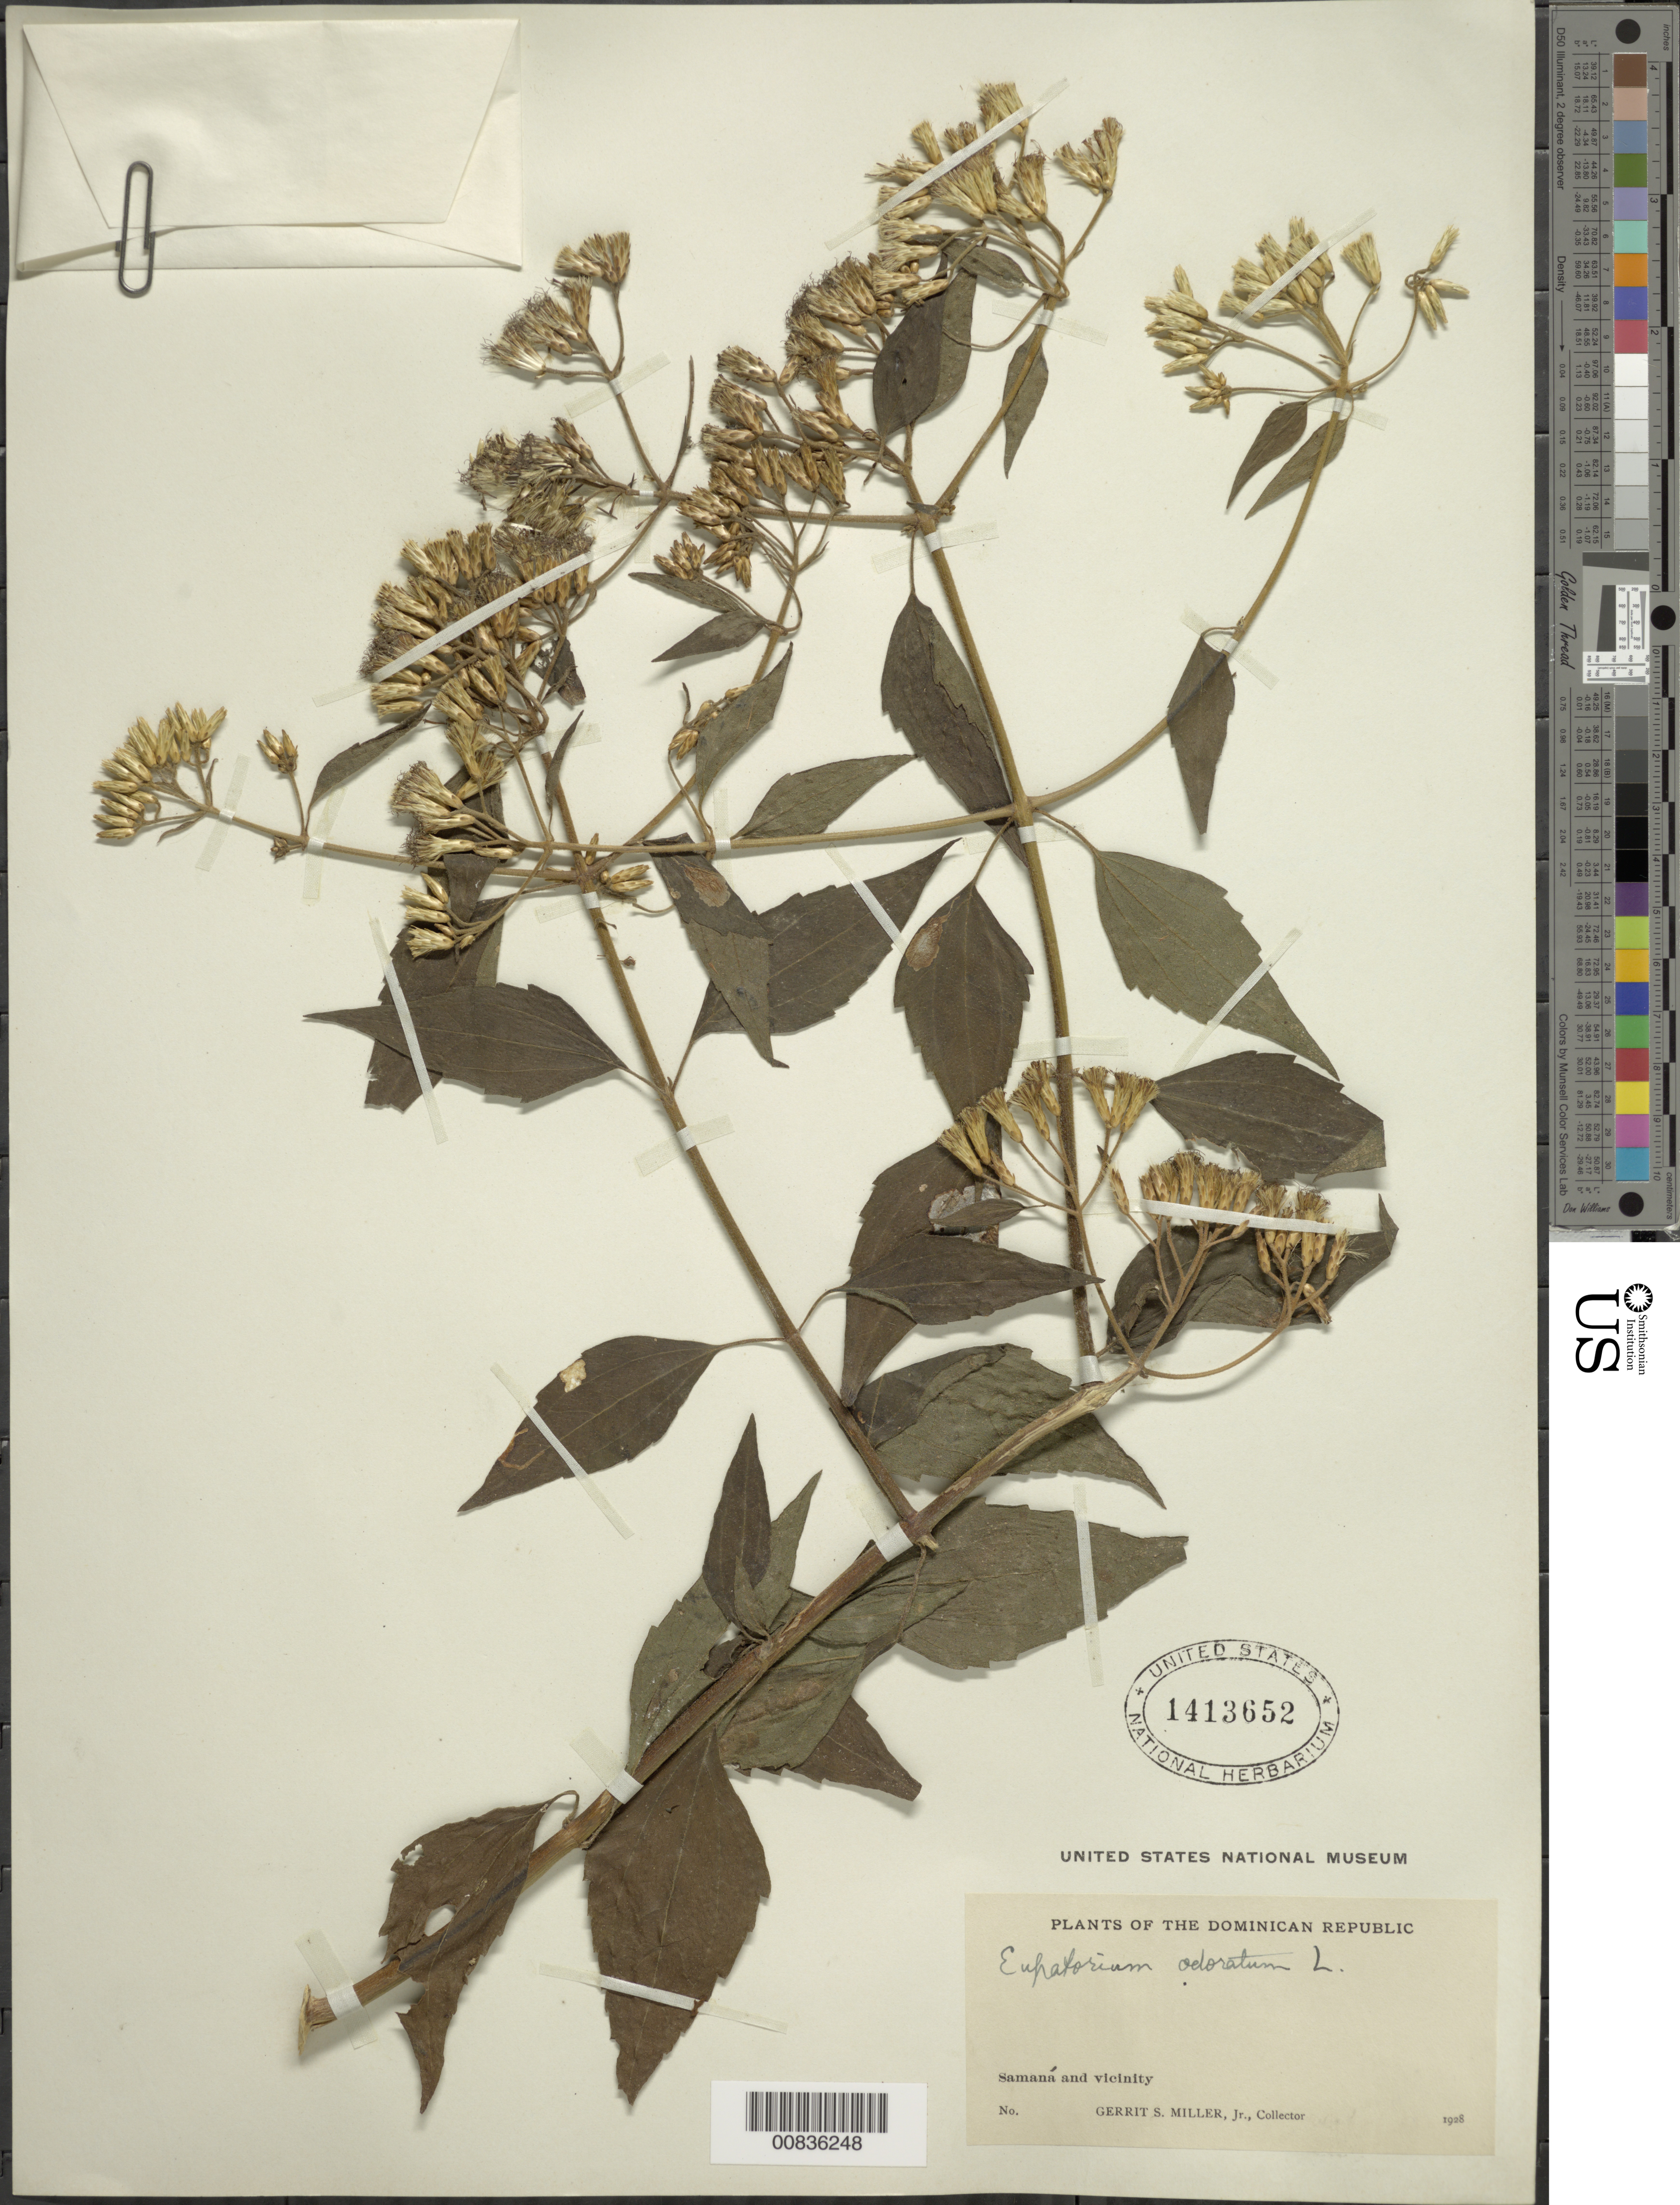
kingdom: Plantae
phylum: Tracheophyta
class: Magnoliopsida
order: Asterales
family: Asteraceae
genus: Chromolaena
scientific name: Chromolaena odorata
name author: (L.) R.M. King & H. Rob.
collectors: G. S. Miller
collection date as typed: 1928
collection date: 1928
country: Dominican Republic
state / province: Samana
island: Hispaniola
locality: Samaná and vicinity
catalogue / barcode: US 1413652